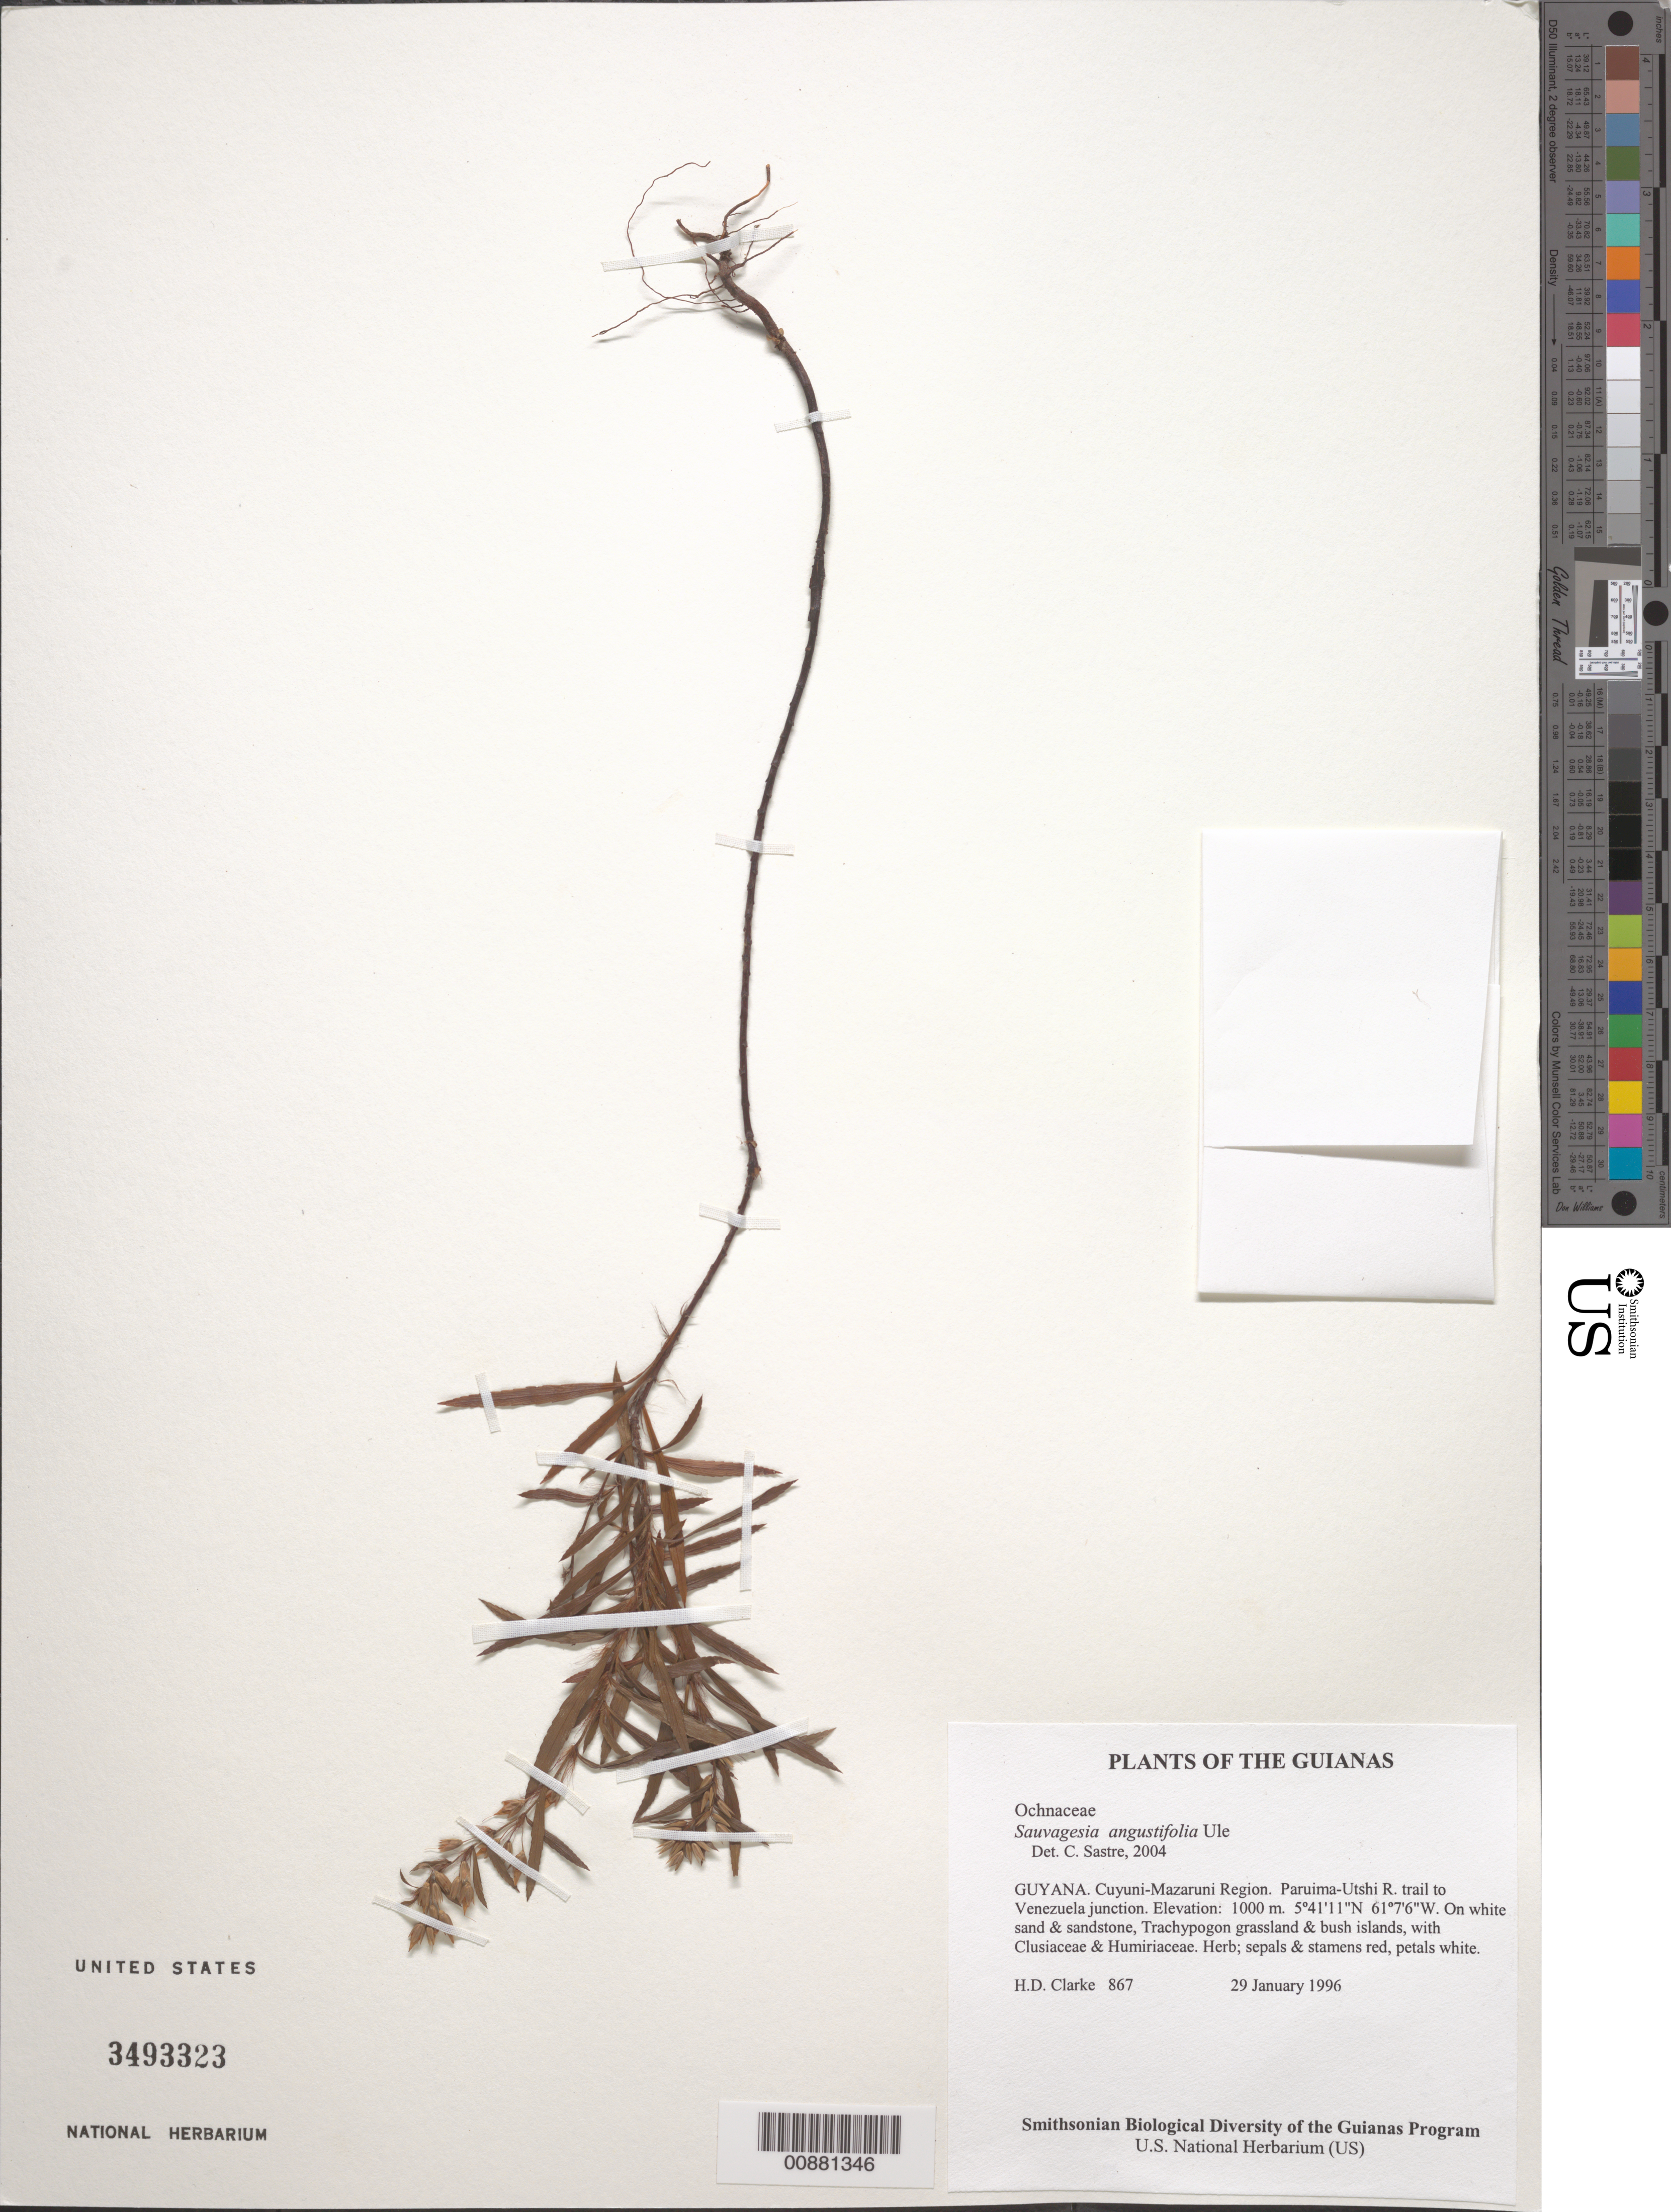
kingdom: Plantae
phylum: Tracheophyta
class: Magnoliopsida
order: Malpighiales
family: Ochnaceae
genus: Sauvagesia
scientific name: Sauvagesia angustifolia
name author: Ule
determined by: Sastre, C. H. L.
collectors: H. D. Clarke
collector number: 867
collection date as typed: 29 January 1996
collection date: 1996-01-29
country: Guyana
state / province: Cuyuni-Mazaruni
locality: Paruima-Utshi R. trail to Venezuela junction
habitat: On white sand & sandstone, Trachypogon grassland & bush islands, with Clusiaceae & Humiriaceae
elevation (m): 1000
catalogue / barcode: US 3493323